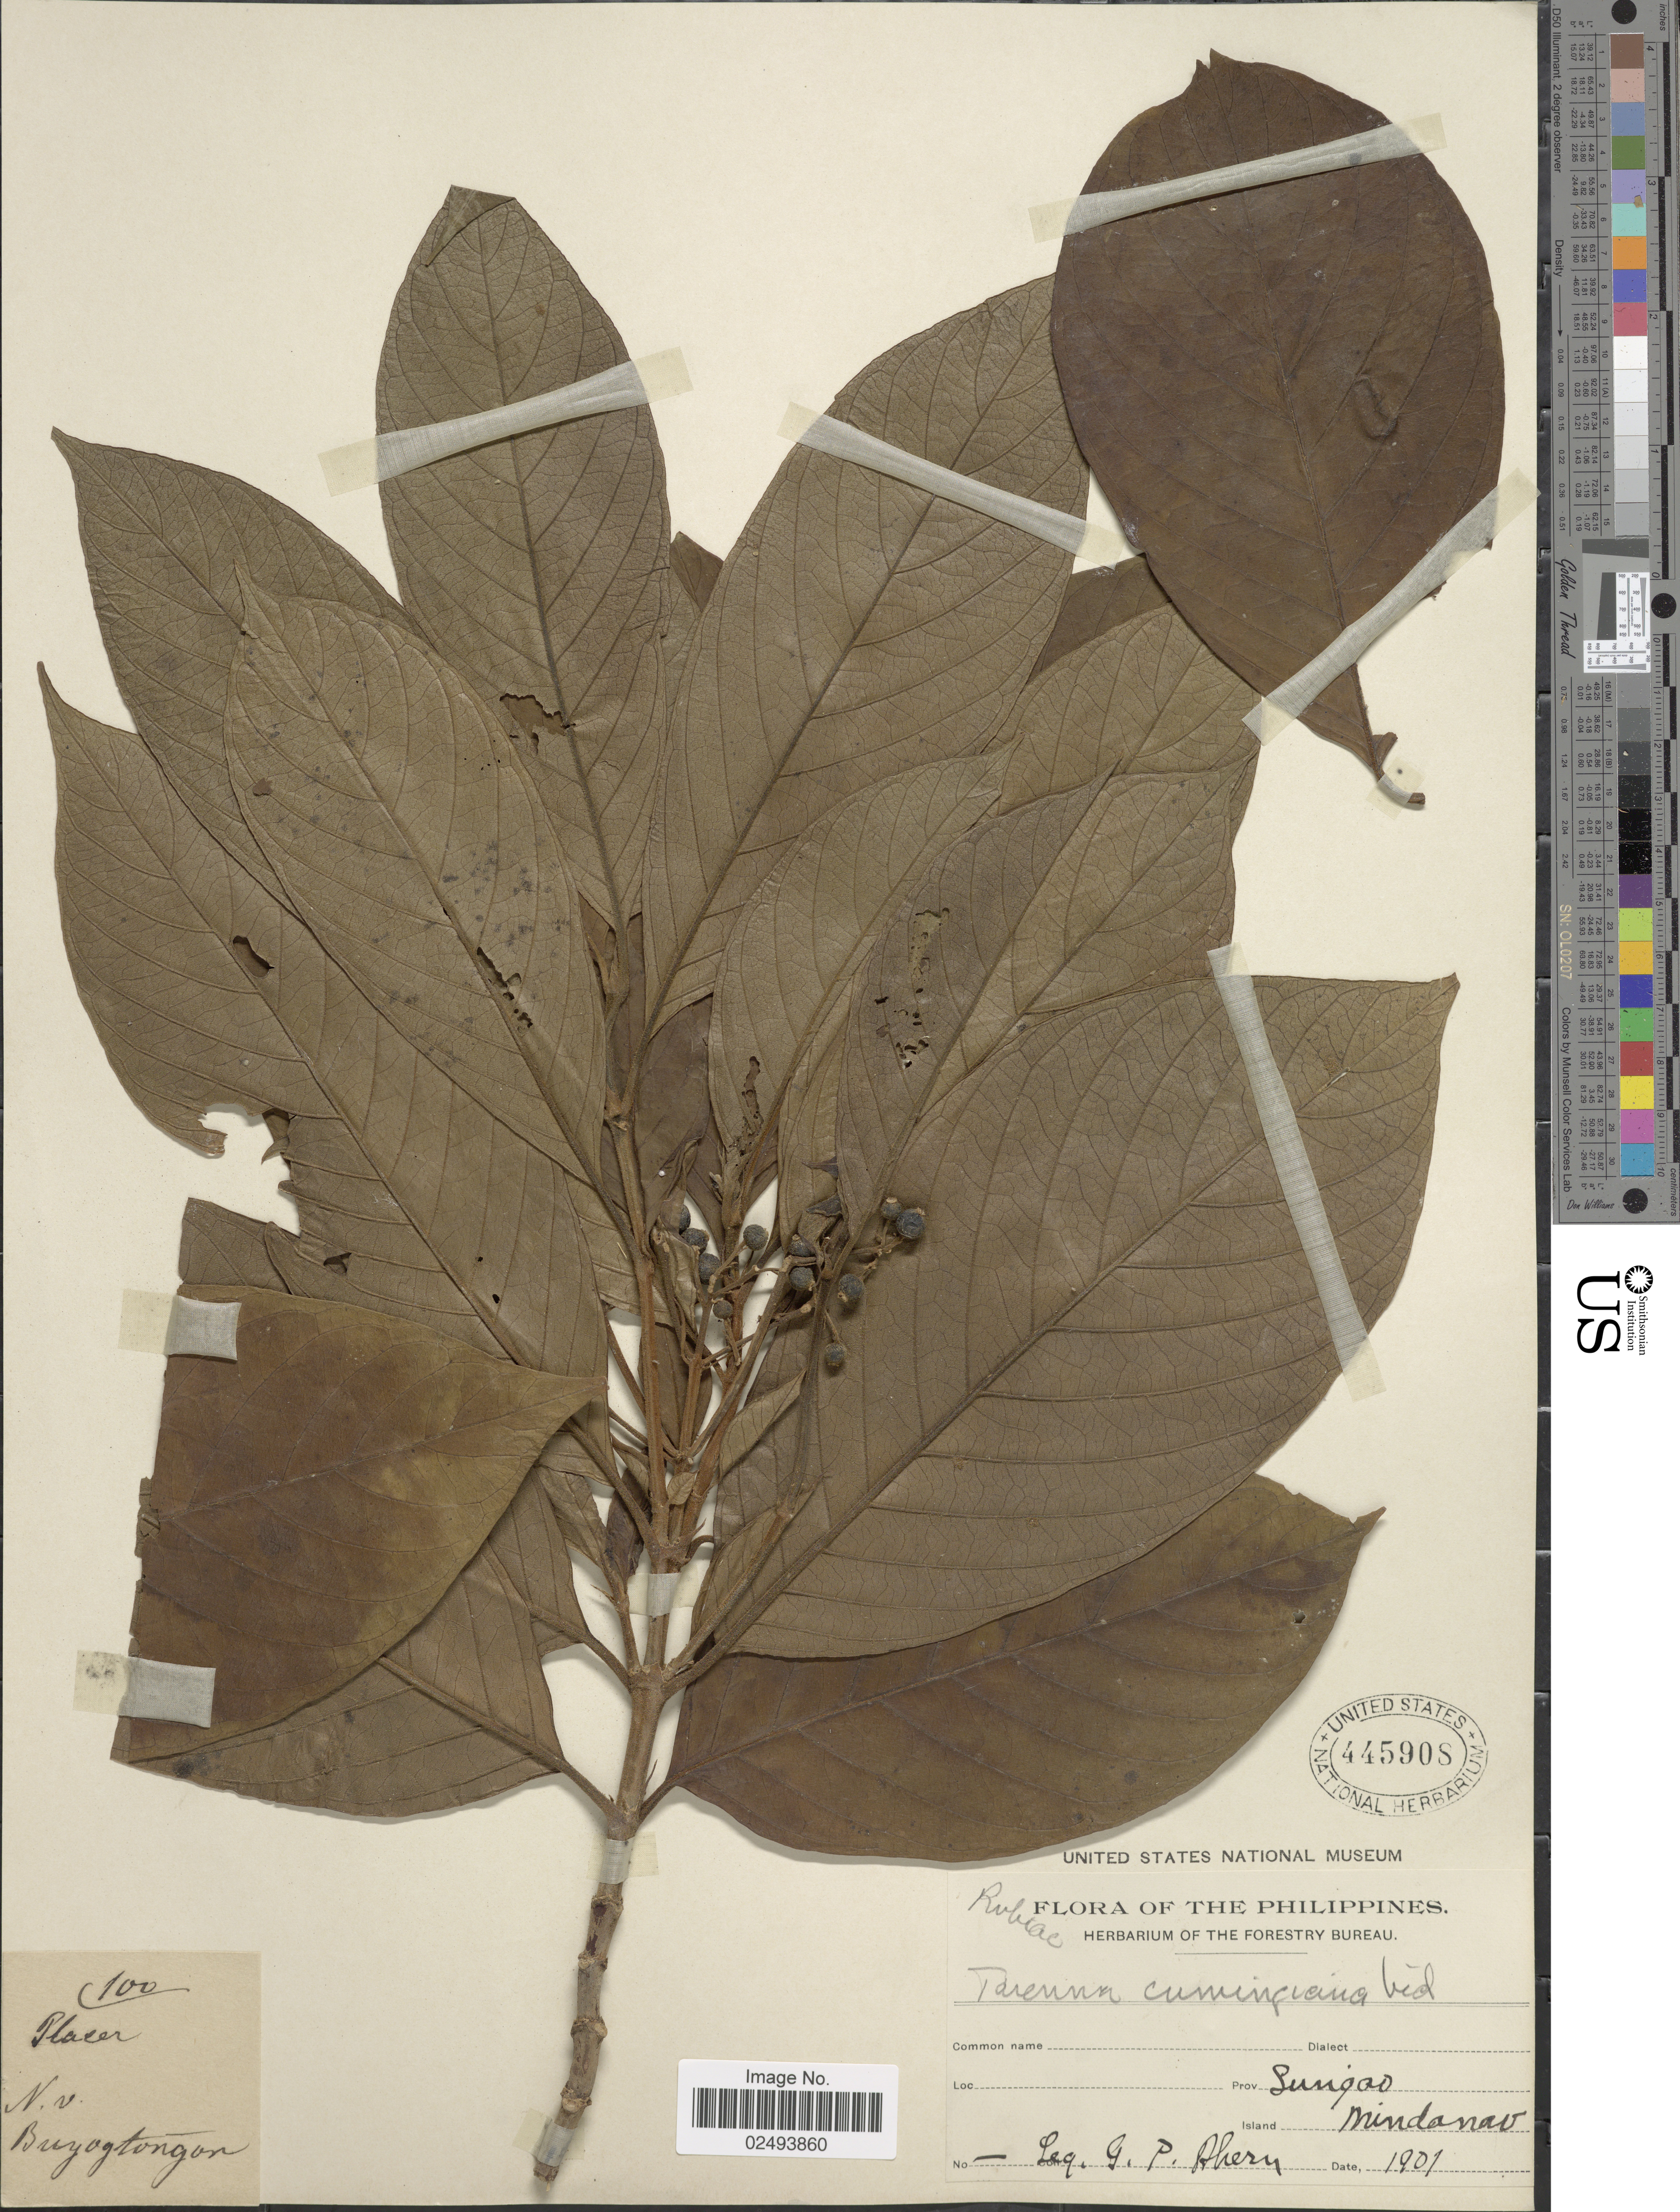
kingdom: Plantae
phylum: Tracheophyta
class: Magnoliopsida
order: Gentianales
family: Rubiaceae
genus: Tarenna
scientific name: Tarenna cumingiana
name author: (Vidal) Elmer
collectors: G. Ahern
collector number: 100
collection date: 1901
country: Philippines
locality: Prov. Surigao. Island Mindanao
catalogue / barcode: US 445908